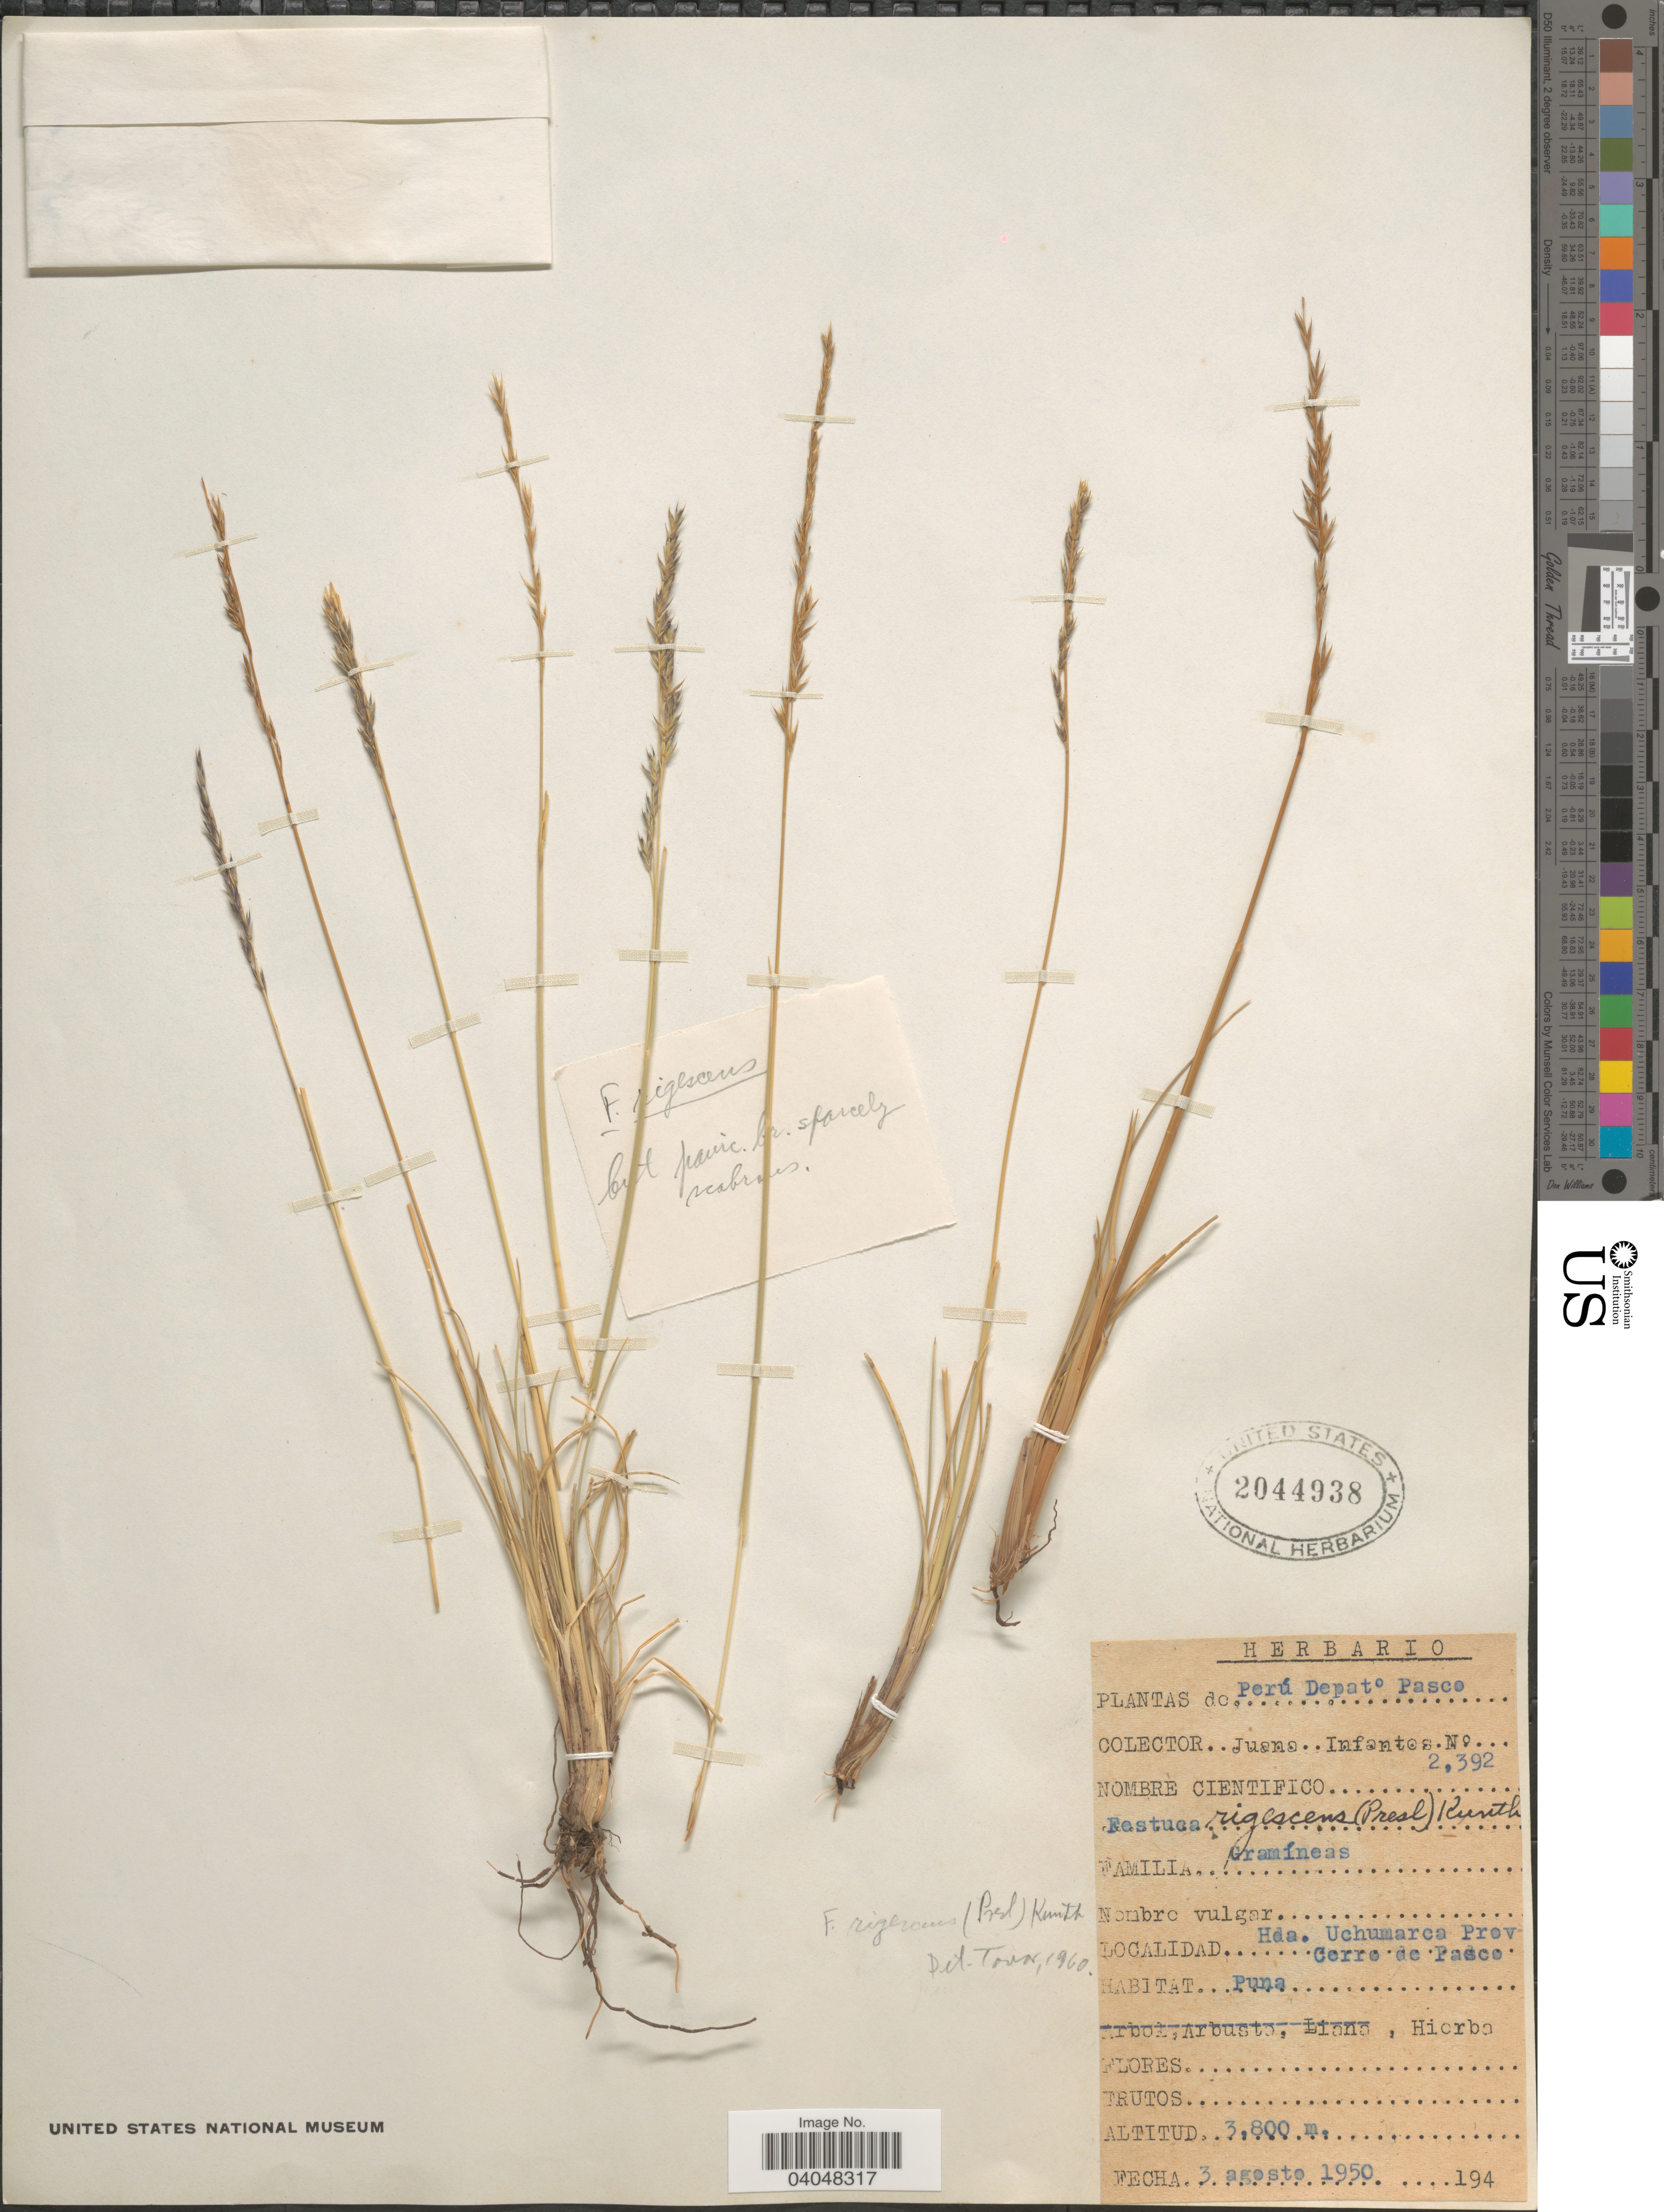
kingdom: Plantae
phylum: Tracheophyta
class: Liliopsida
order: Poales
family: Poaceae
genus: Festuca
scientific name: Festuca rigescens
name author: (J. Presl) Kunth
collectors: J. Infantes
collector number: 2392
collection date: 1950-08-03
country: Peru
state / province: Pasco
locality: Depato Pasco. Hda. Uchumarca Prov. Cerro de Pasco.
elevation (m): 3800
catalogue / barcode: US 2044938